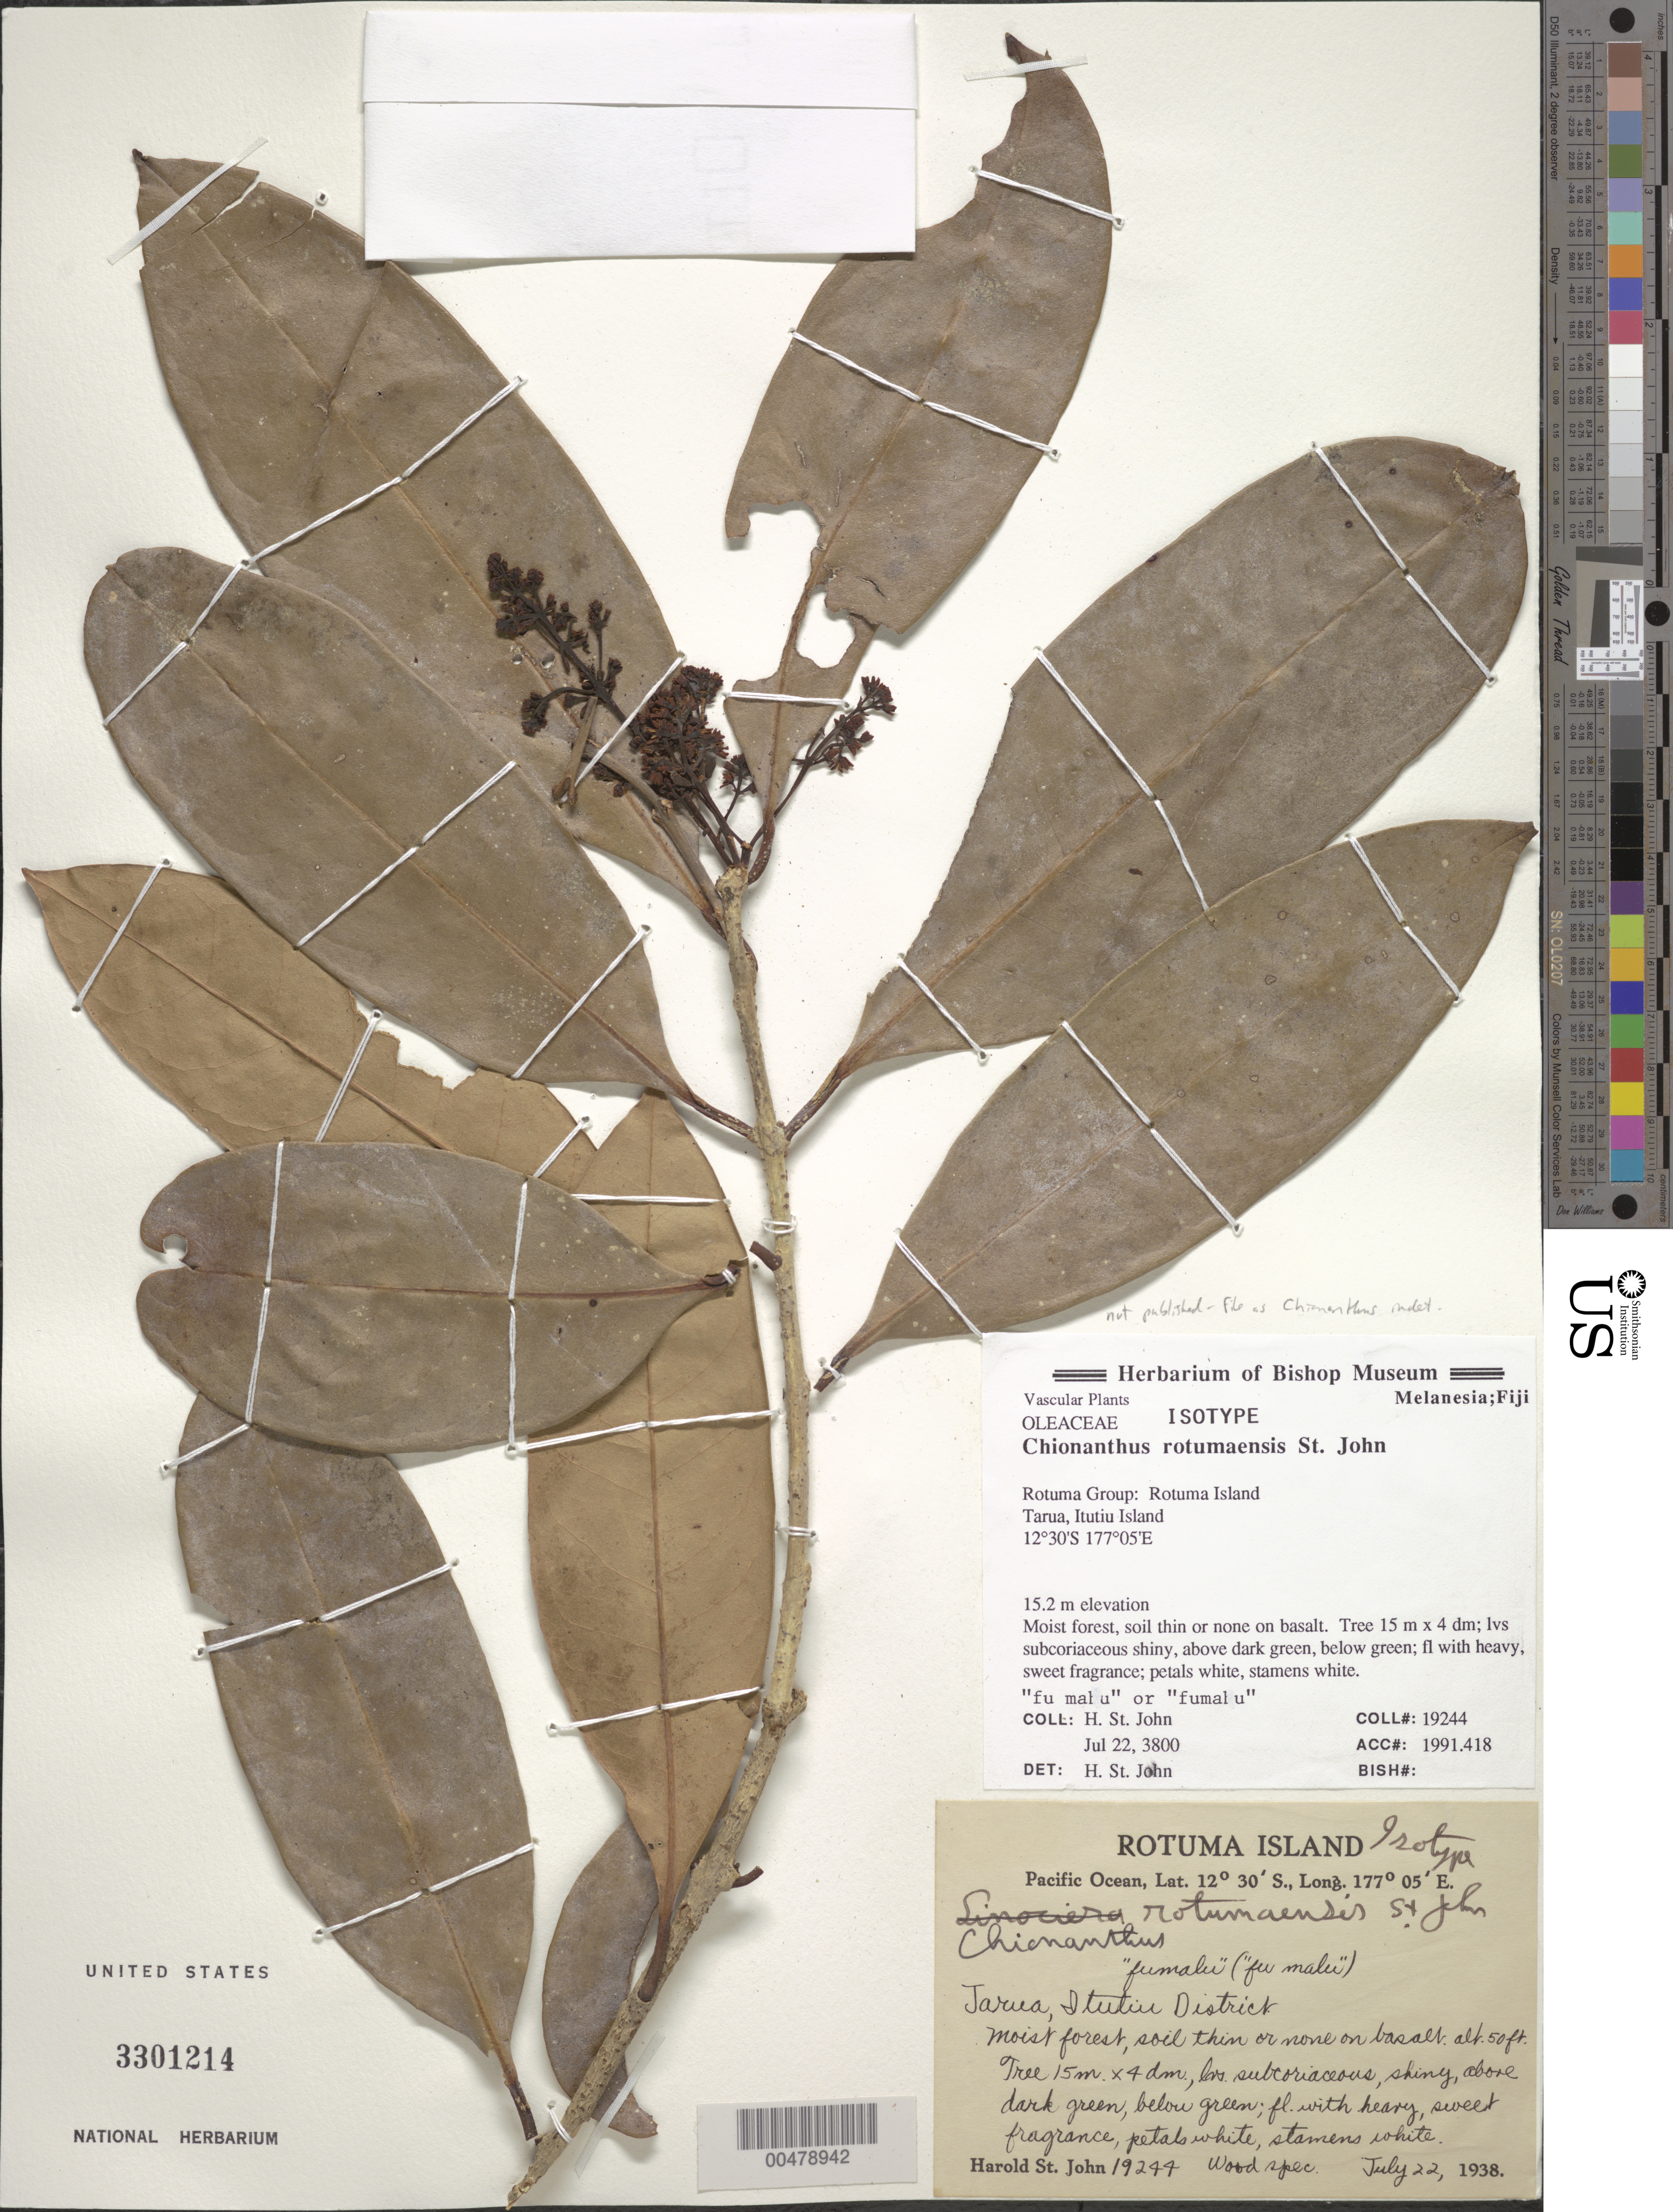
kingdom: Plantae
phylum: Tracheophyta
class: Magnoliopsida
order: Lamiales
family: Oleaceae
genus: Chionanthus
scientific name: Chionanthus sp.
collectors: H. St. John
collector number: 19244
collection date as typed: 22 Jul 1938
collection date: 1938-07-22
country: Fiji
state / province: Ituitiu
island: Rotuma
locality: Jarua.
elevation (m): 15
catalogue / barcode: US 3301214